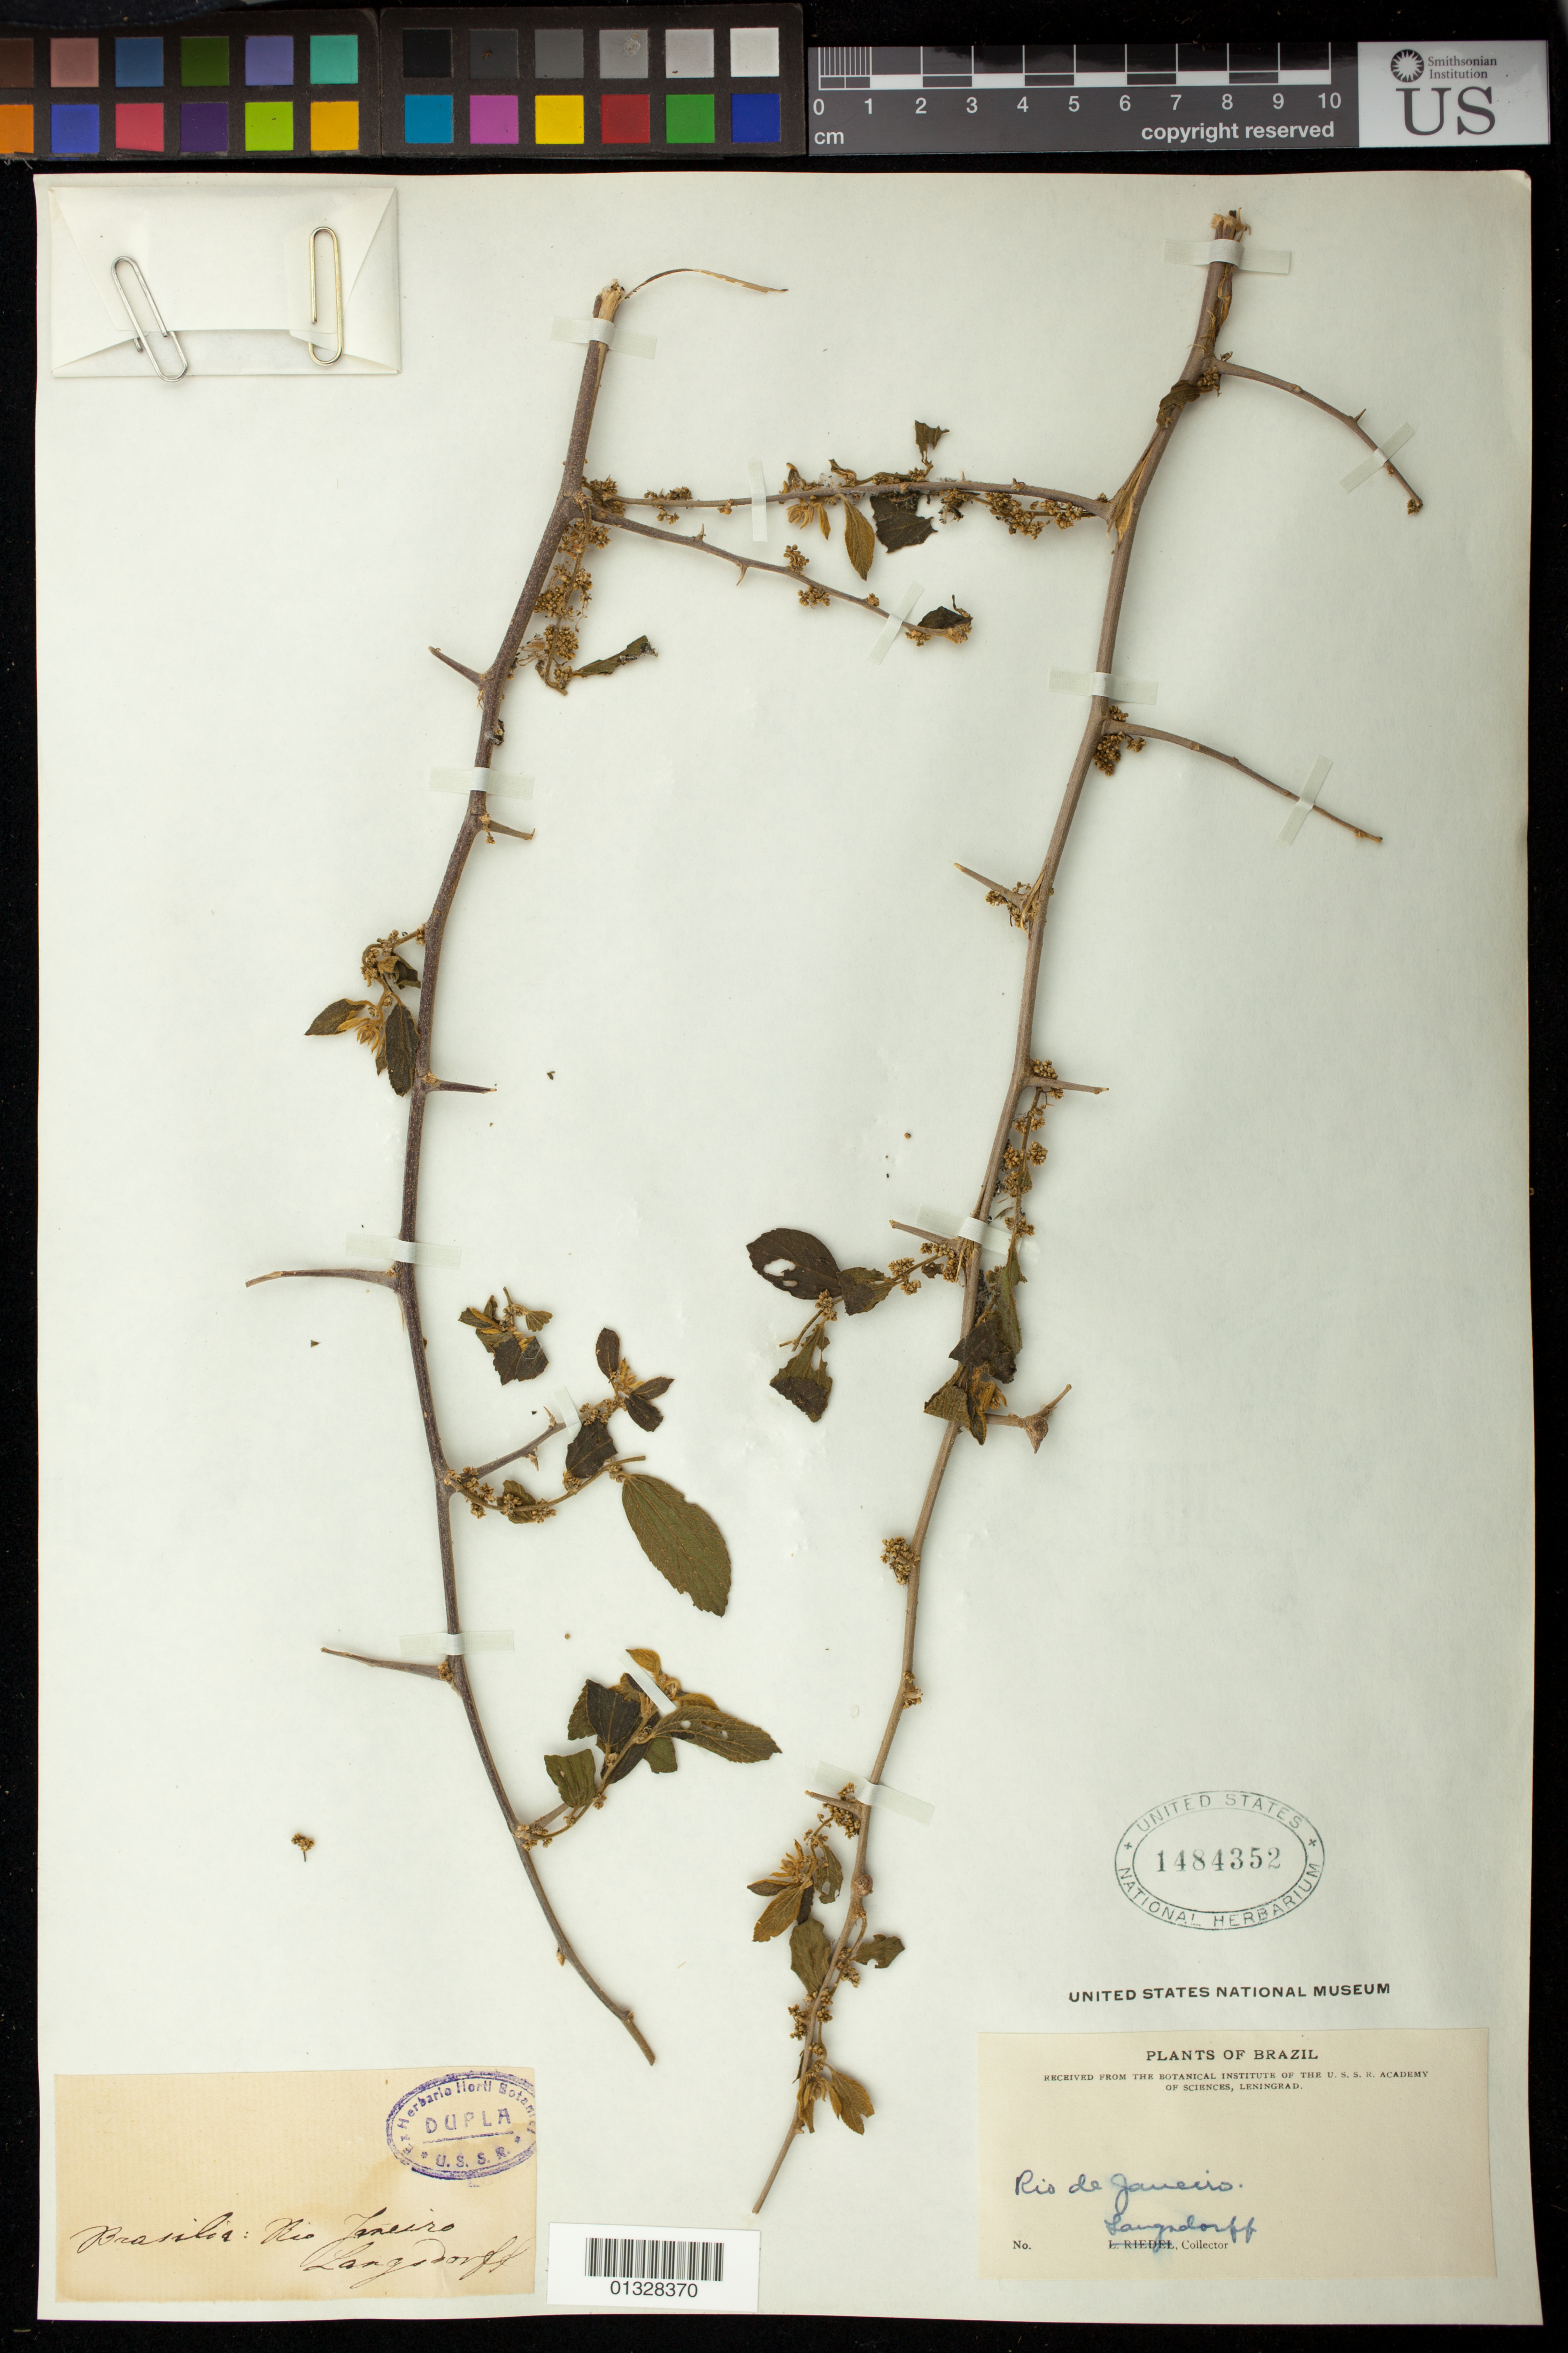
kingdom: Plantae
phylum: Tracheophyta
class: Magnoliopsida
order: Rosales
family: Cannabaceae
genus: Celtis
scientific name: Celtis chichape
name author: (Wedd.) Miq.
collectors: G. H. von Langsdorff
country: Brazil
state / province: Rio de Janeiro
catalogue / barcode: US 1484352